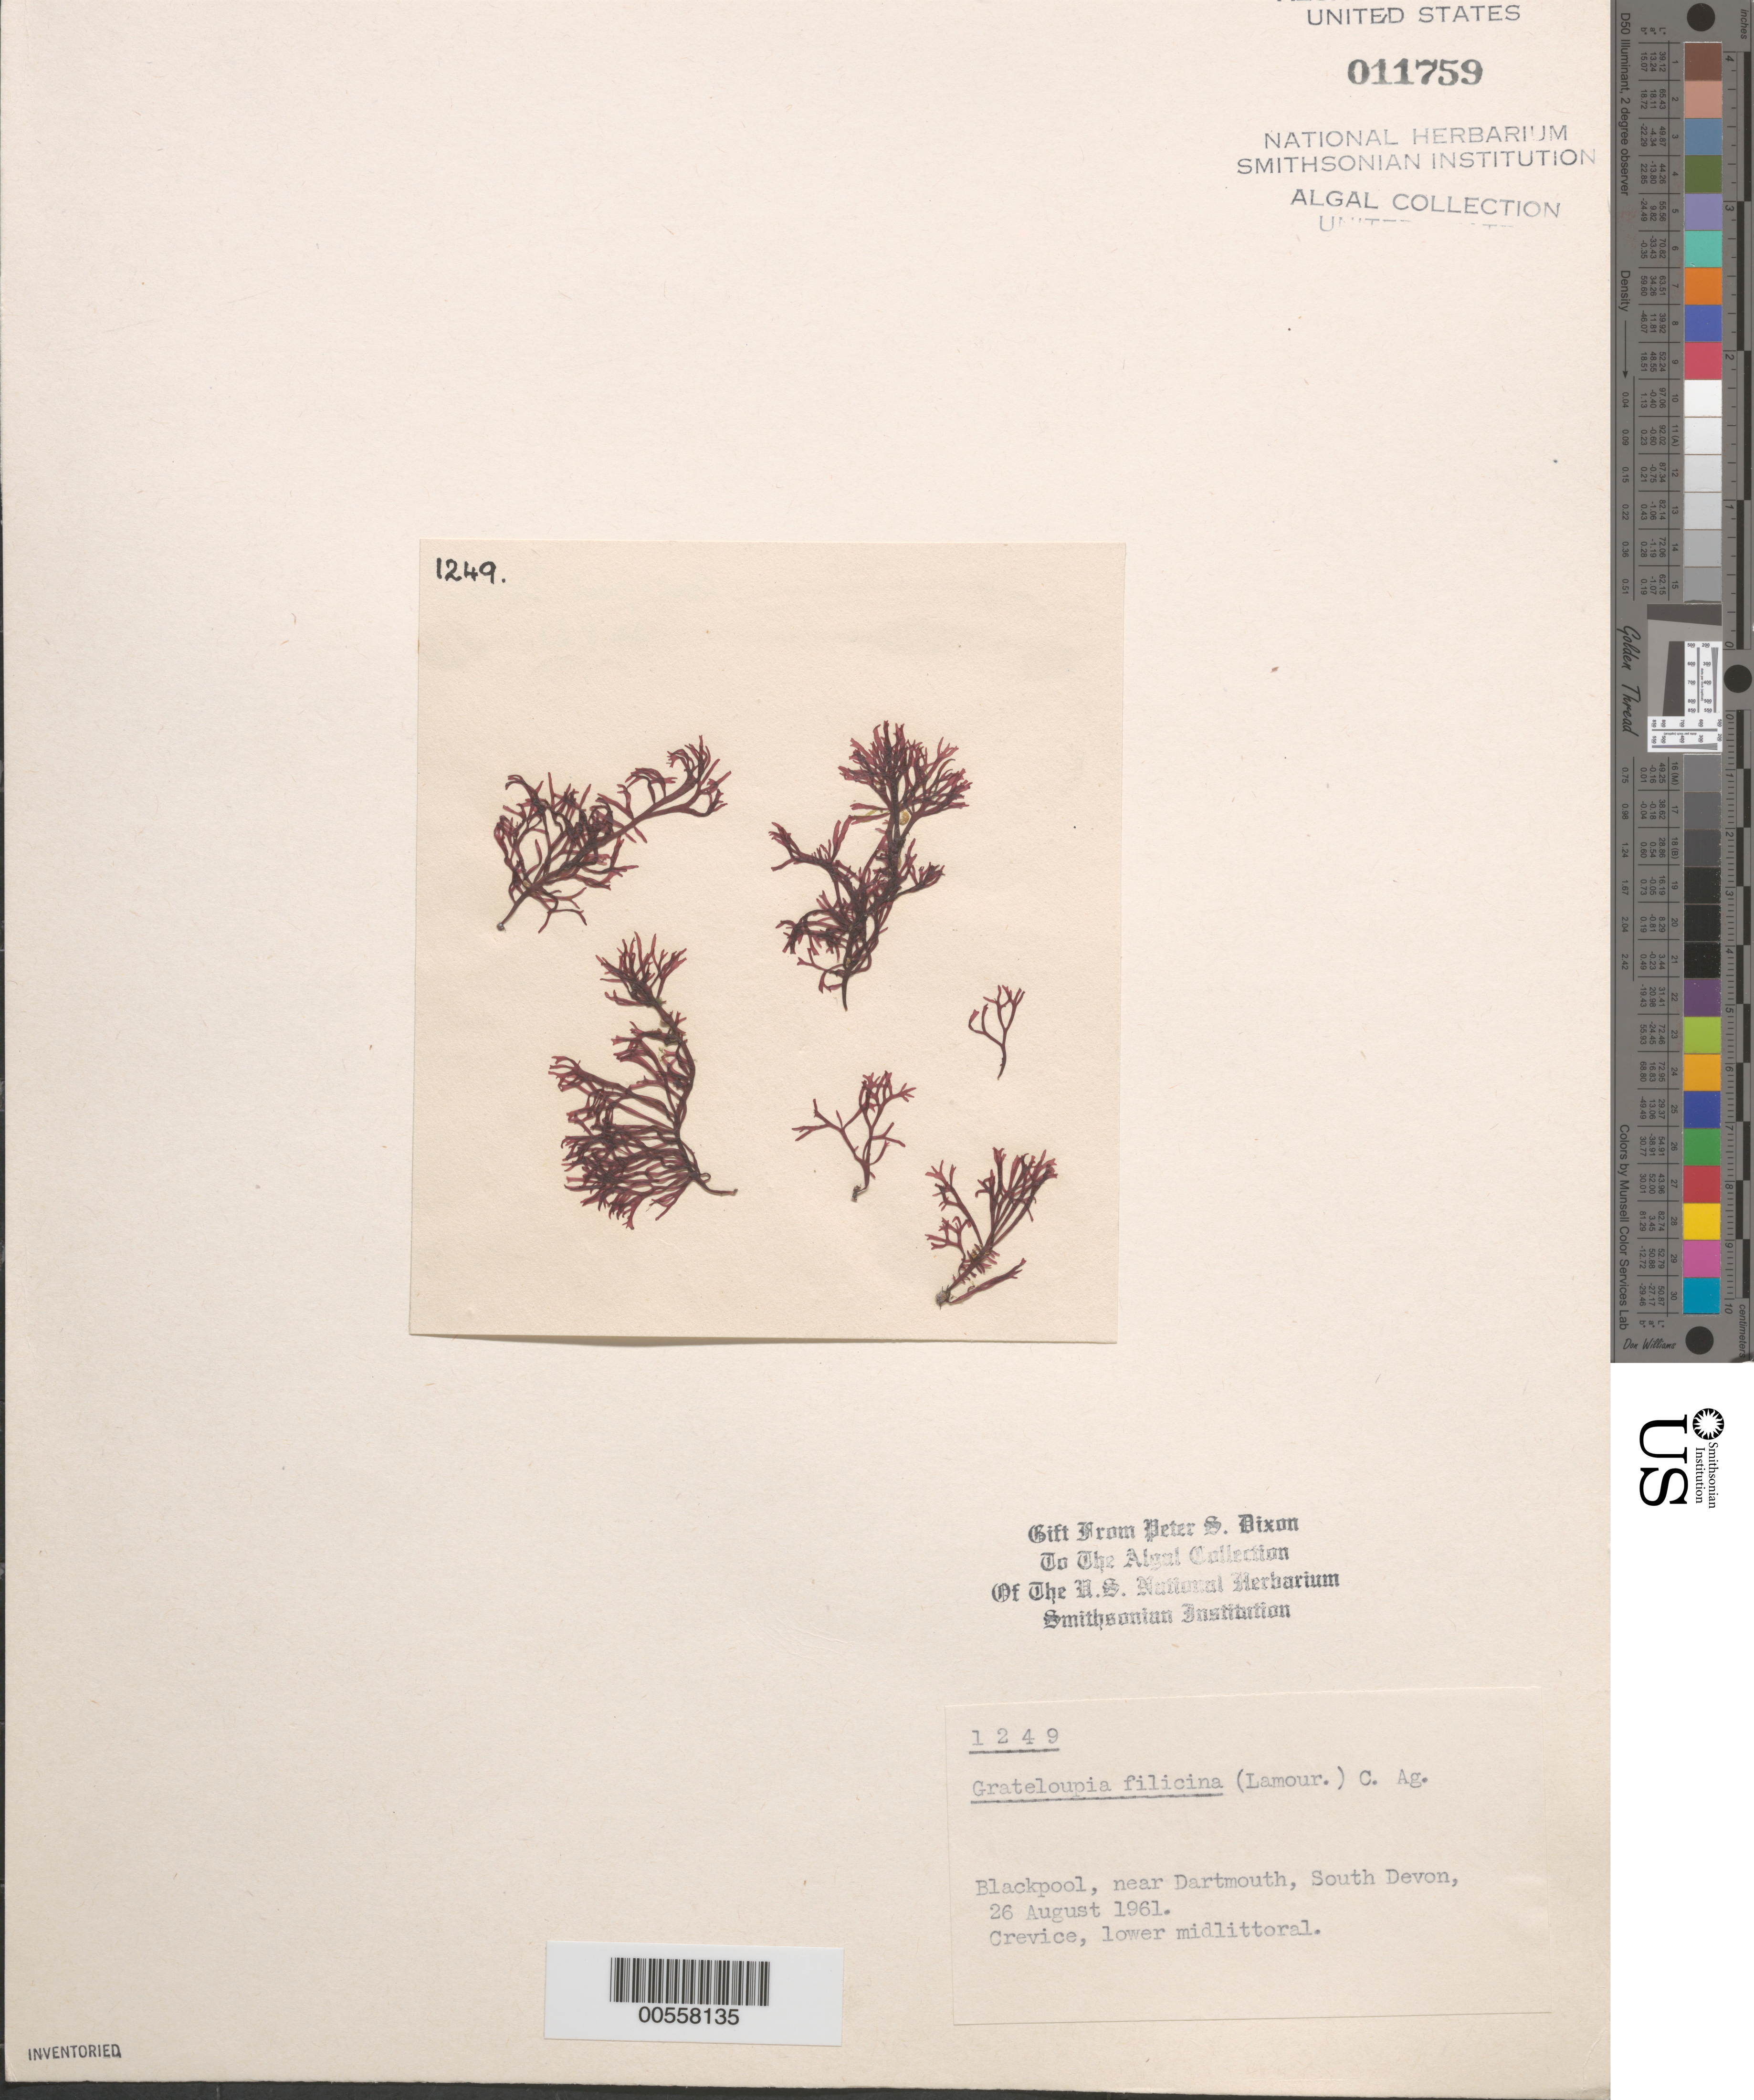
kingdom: Plantae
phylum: Rhodophyta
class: Florideophyceae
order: Halymeniales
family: Halymeniaceae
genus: Grateloupia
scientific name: Grateloupia filicina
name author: (J.V.Lamouroux) C. Agardh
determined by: Dixon, P. S.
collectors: P. S. Dixon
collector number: PSD 1249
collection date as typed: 26 Aug 1961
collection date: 1961-08-26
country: United Kingdom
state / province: England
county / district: Devon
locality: Blackpool, near Dartmouth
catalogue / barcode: US 11759